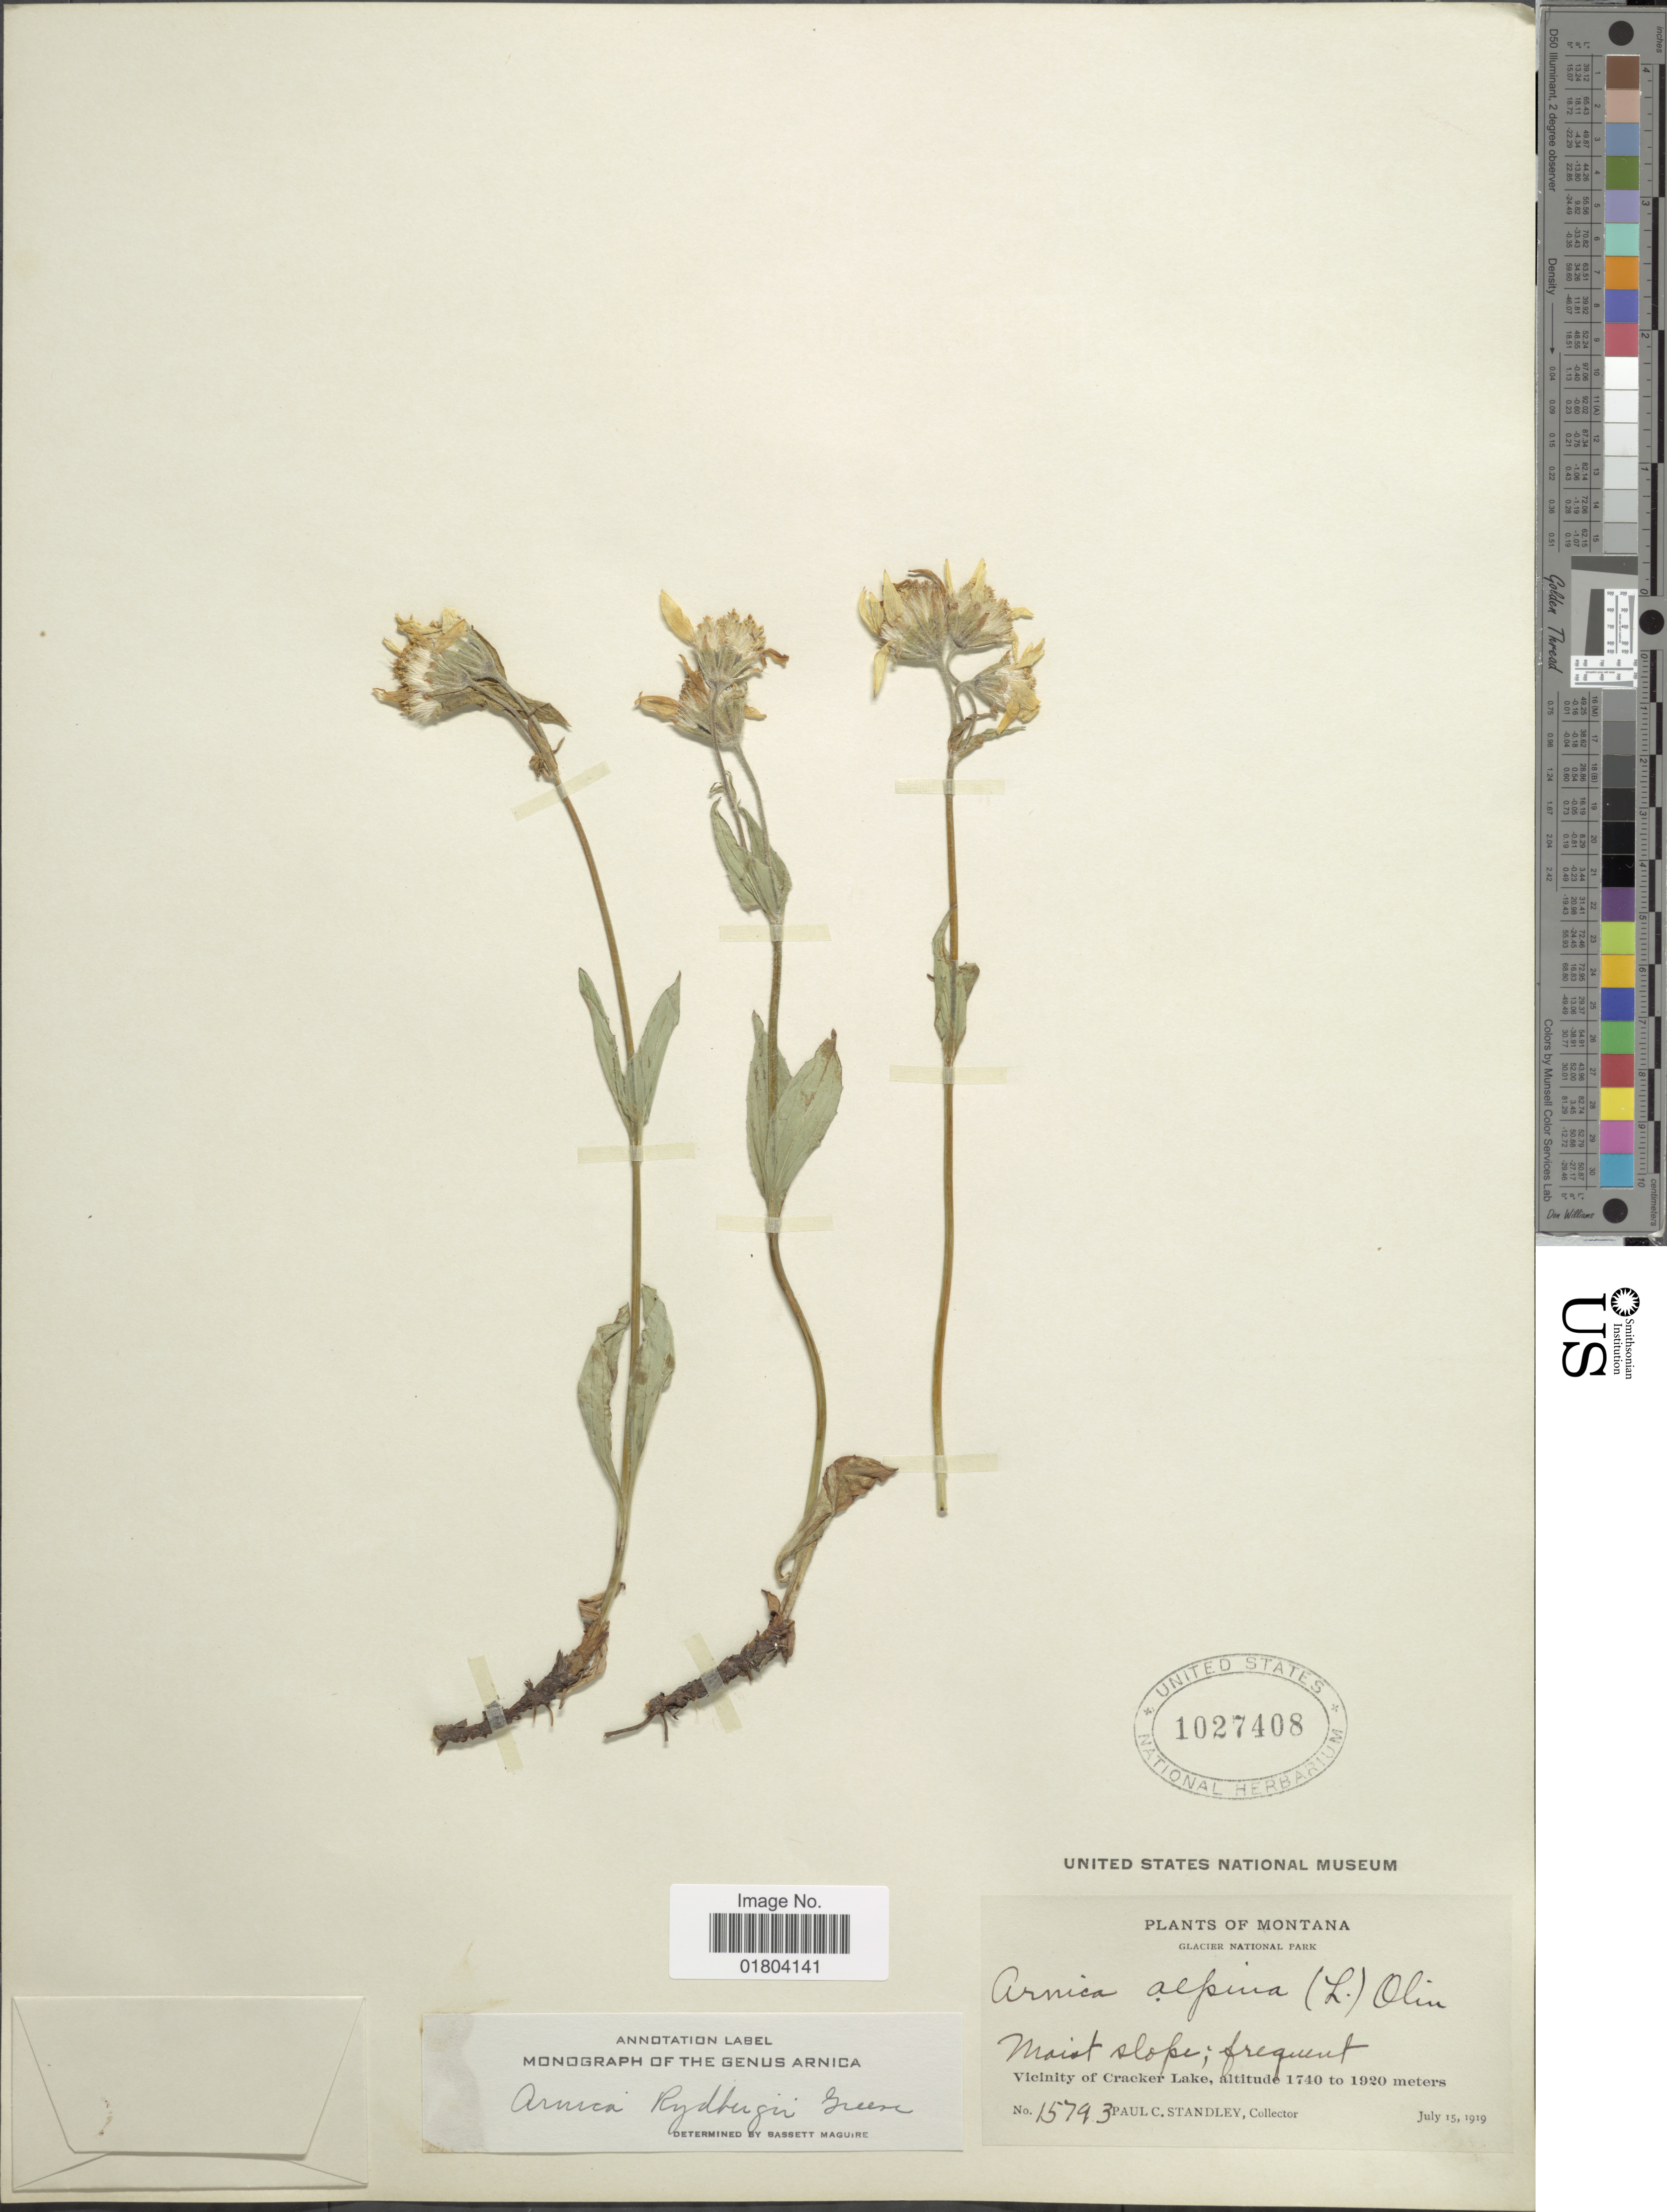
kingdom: Plantae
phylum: Tracheophyta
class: Magnoliopsida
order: Asterales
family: Asteraceae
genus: Arnica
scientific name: Arnica rydbergii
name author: Greene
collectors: P. C. Standley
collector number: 15793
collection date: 1919-07-15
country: United States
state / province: Montana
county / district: Glacier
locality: Glacier National Park, Moist slope, Vicinity of Cracker Lake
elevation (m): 1740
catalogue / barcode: US 1027408